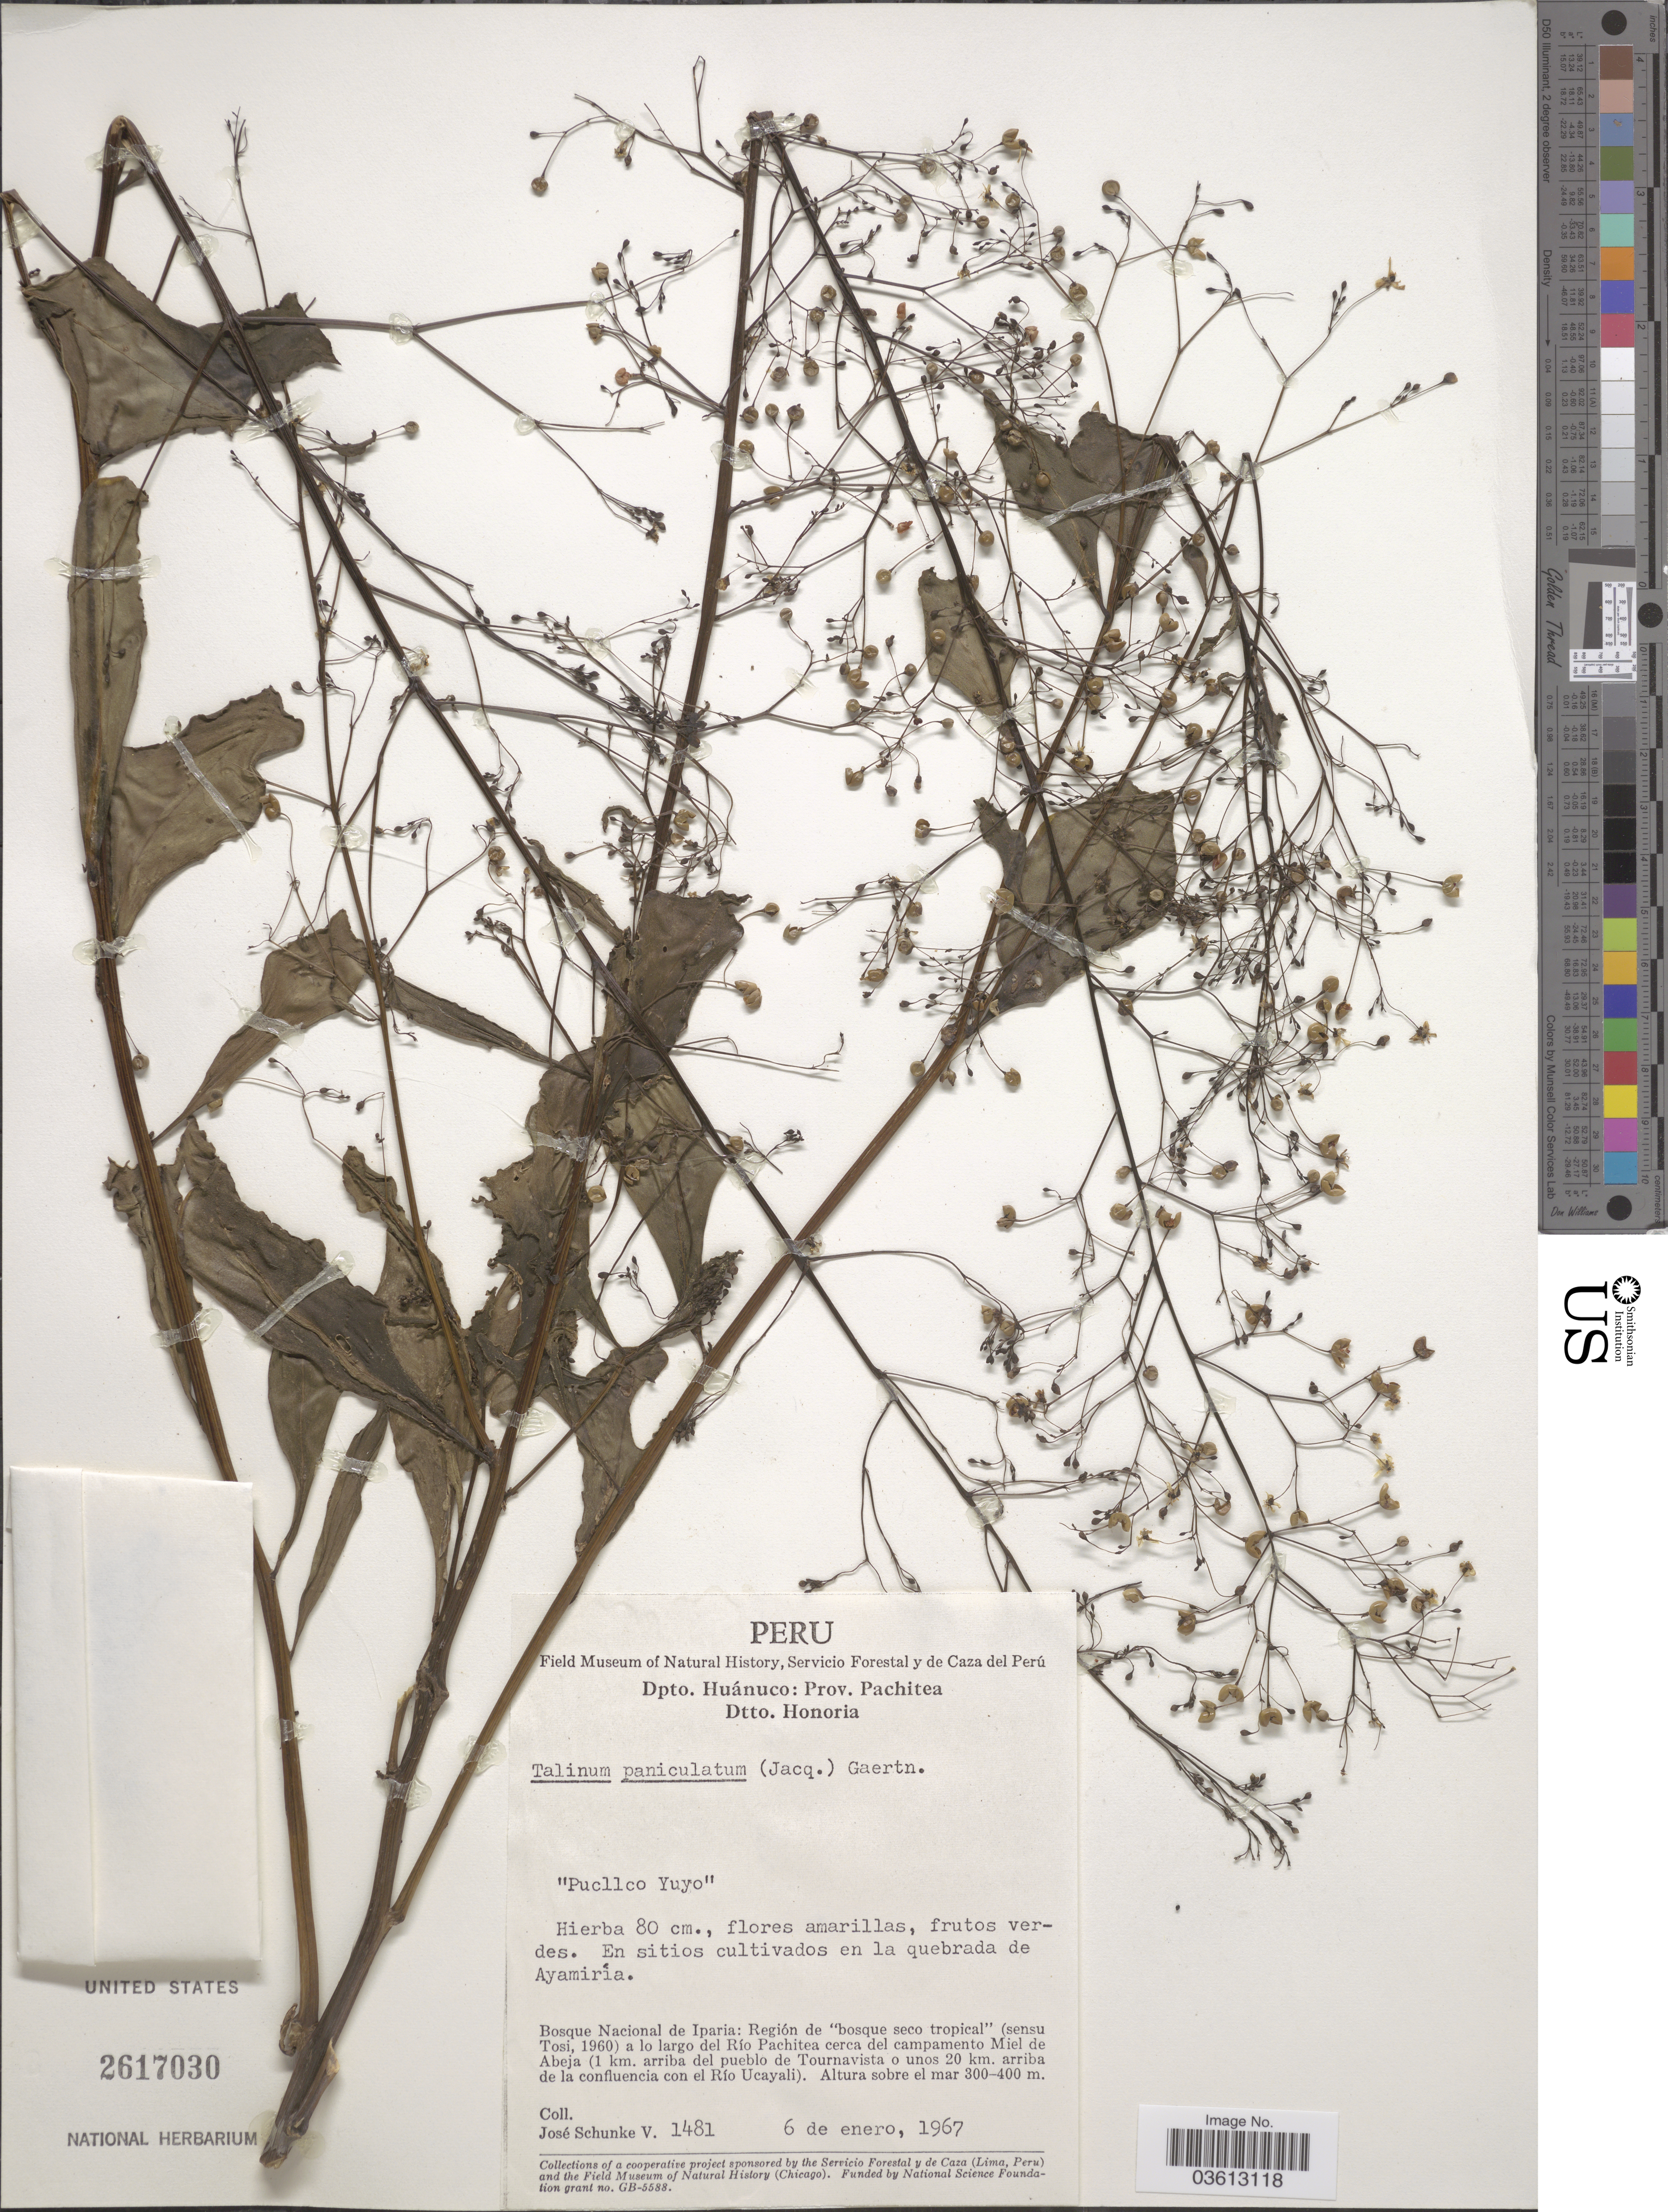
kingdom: Plantae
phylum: Tracheophyta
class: Magnoliopsida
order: Caryophyllales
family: Talinaceae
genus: Talinum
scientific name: Talinum paniculatum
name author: (Jacq.) Gaertn.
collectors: J. Schunke Vigo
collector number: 1481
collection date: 1967-01-06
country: Peru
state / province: Huánuco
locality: Dpto. Huánuco: Prov. Pachitea. Dtto. Honoria. En la quebrada de Ayamiría. Bosque Nacional de Iparia: Región de "bosque seco tropical" a lo largo del Río Pachitea cerca del campamento Miel de Abeja (1 km. arriba del pueblo de Tournavista o unos 20 km. arriba de la confluencia con el Río Ucayali).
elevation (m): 300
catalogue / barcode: US 2617030